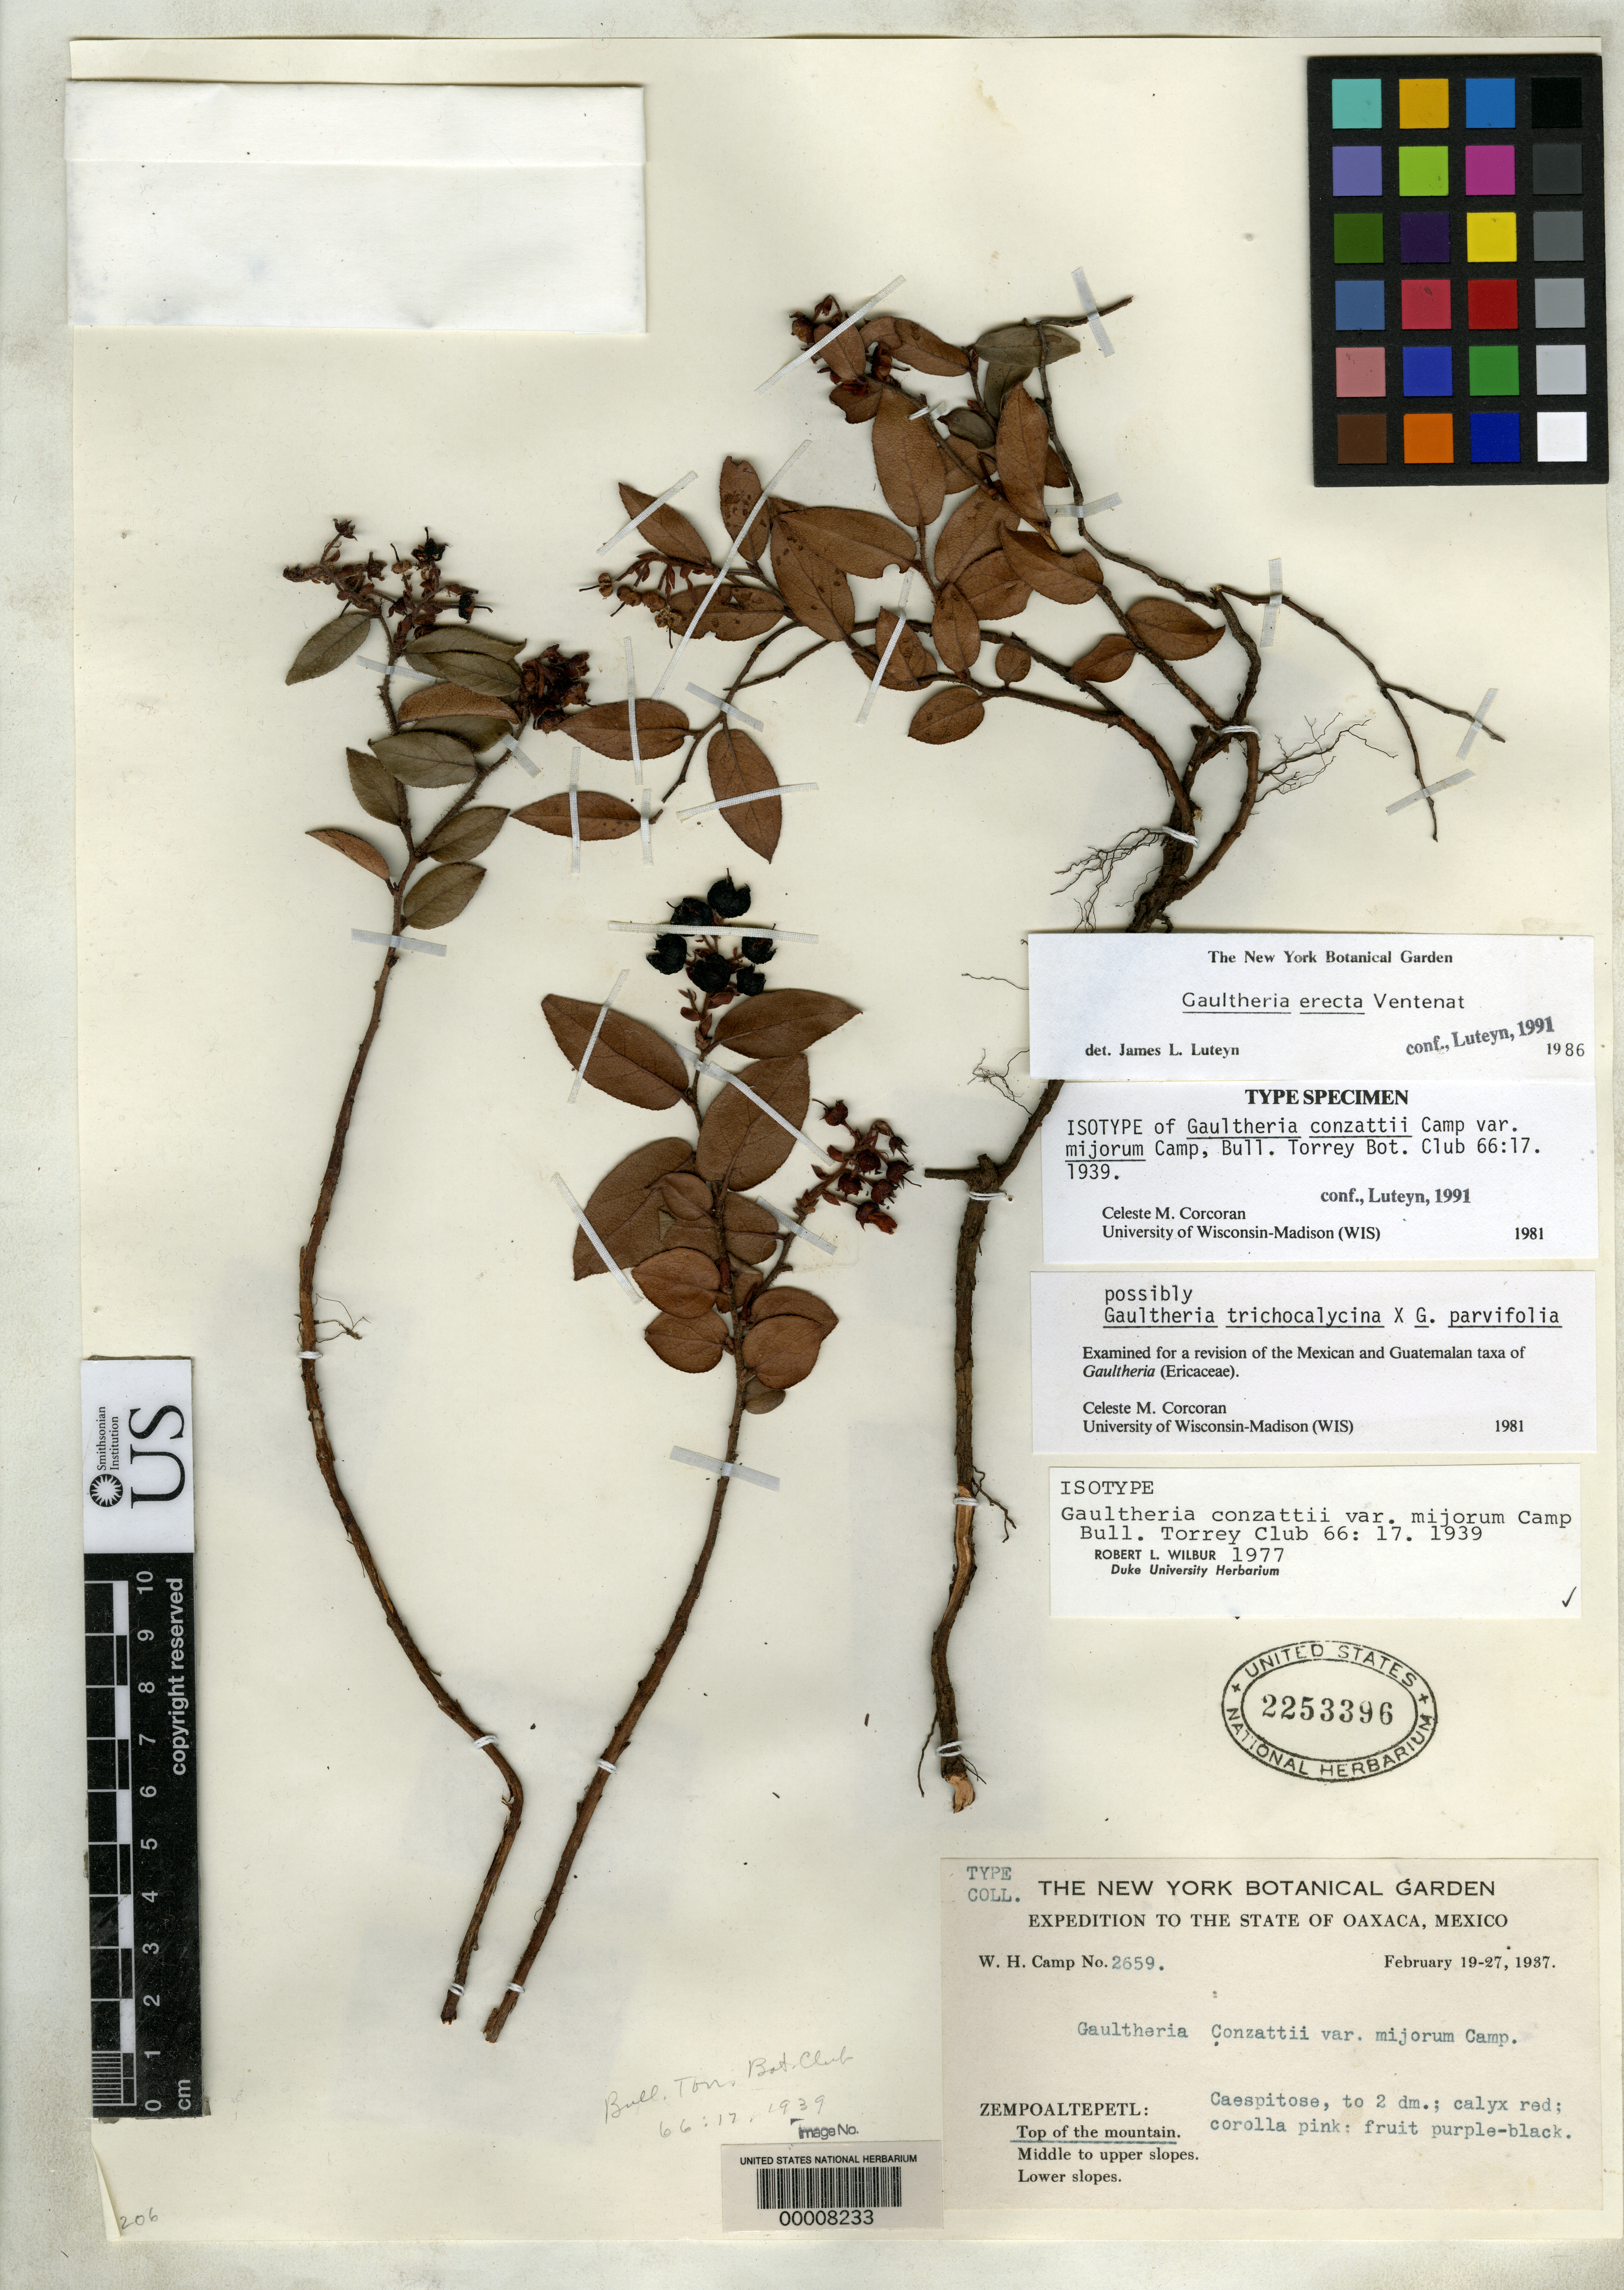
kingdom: Plantae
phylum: Tracheophyta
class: Magnoliopsida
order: Ericales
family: Ericaceae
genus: Gaultheria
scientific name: Gaultheria conzattii var. mijorum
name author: Camp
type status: Isotype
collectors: W. H. Camp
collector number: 2659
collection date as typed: Feb 1937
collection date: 1937-02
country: Mexico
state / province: Oaxaca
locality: Zempo Altepetl.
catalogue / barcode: US 2253396